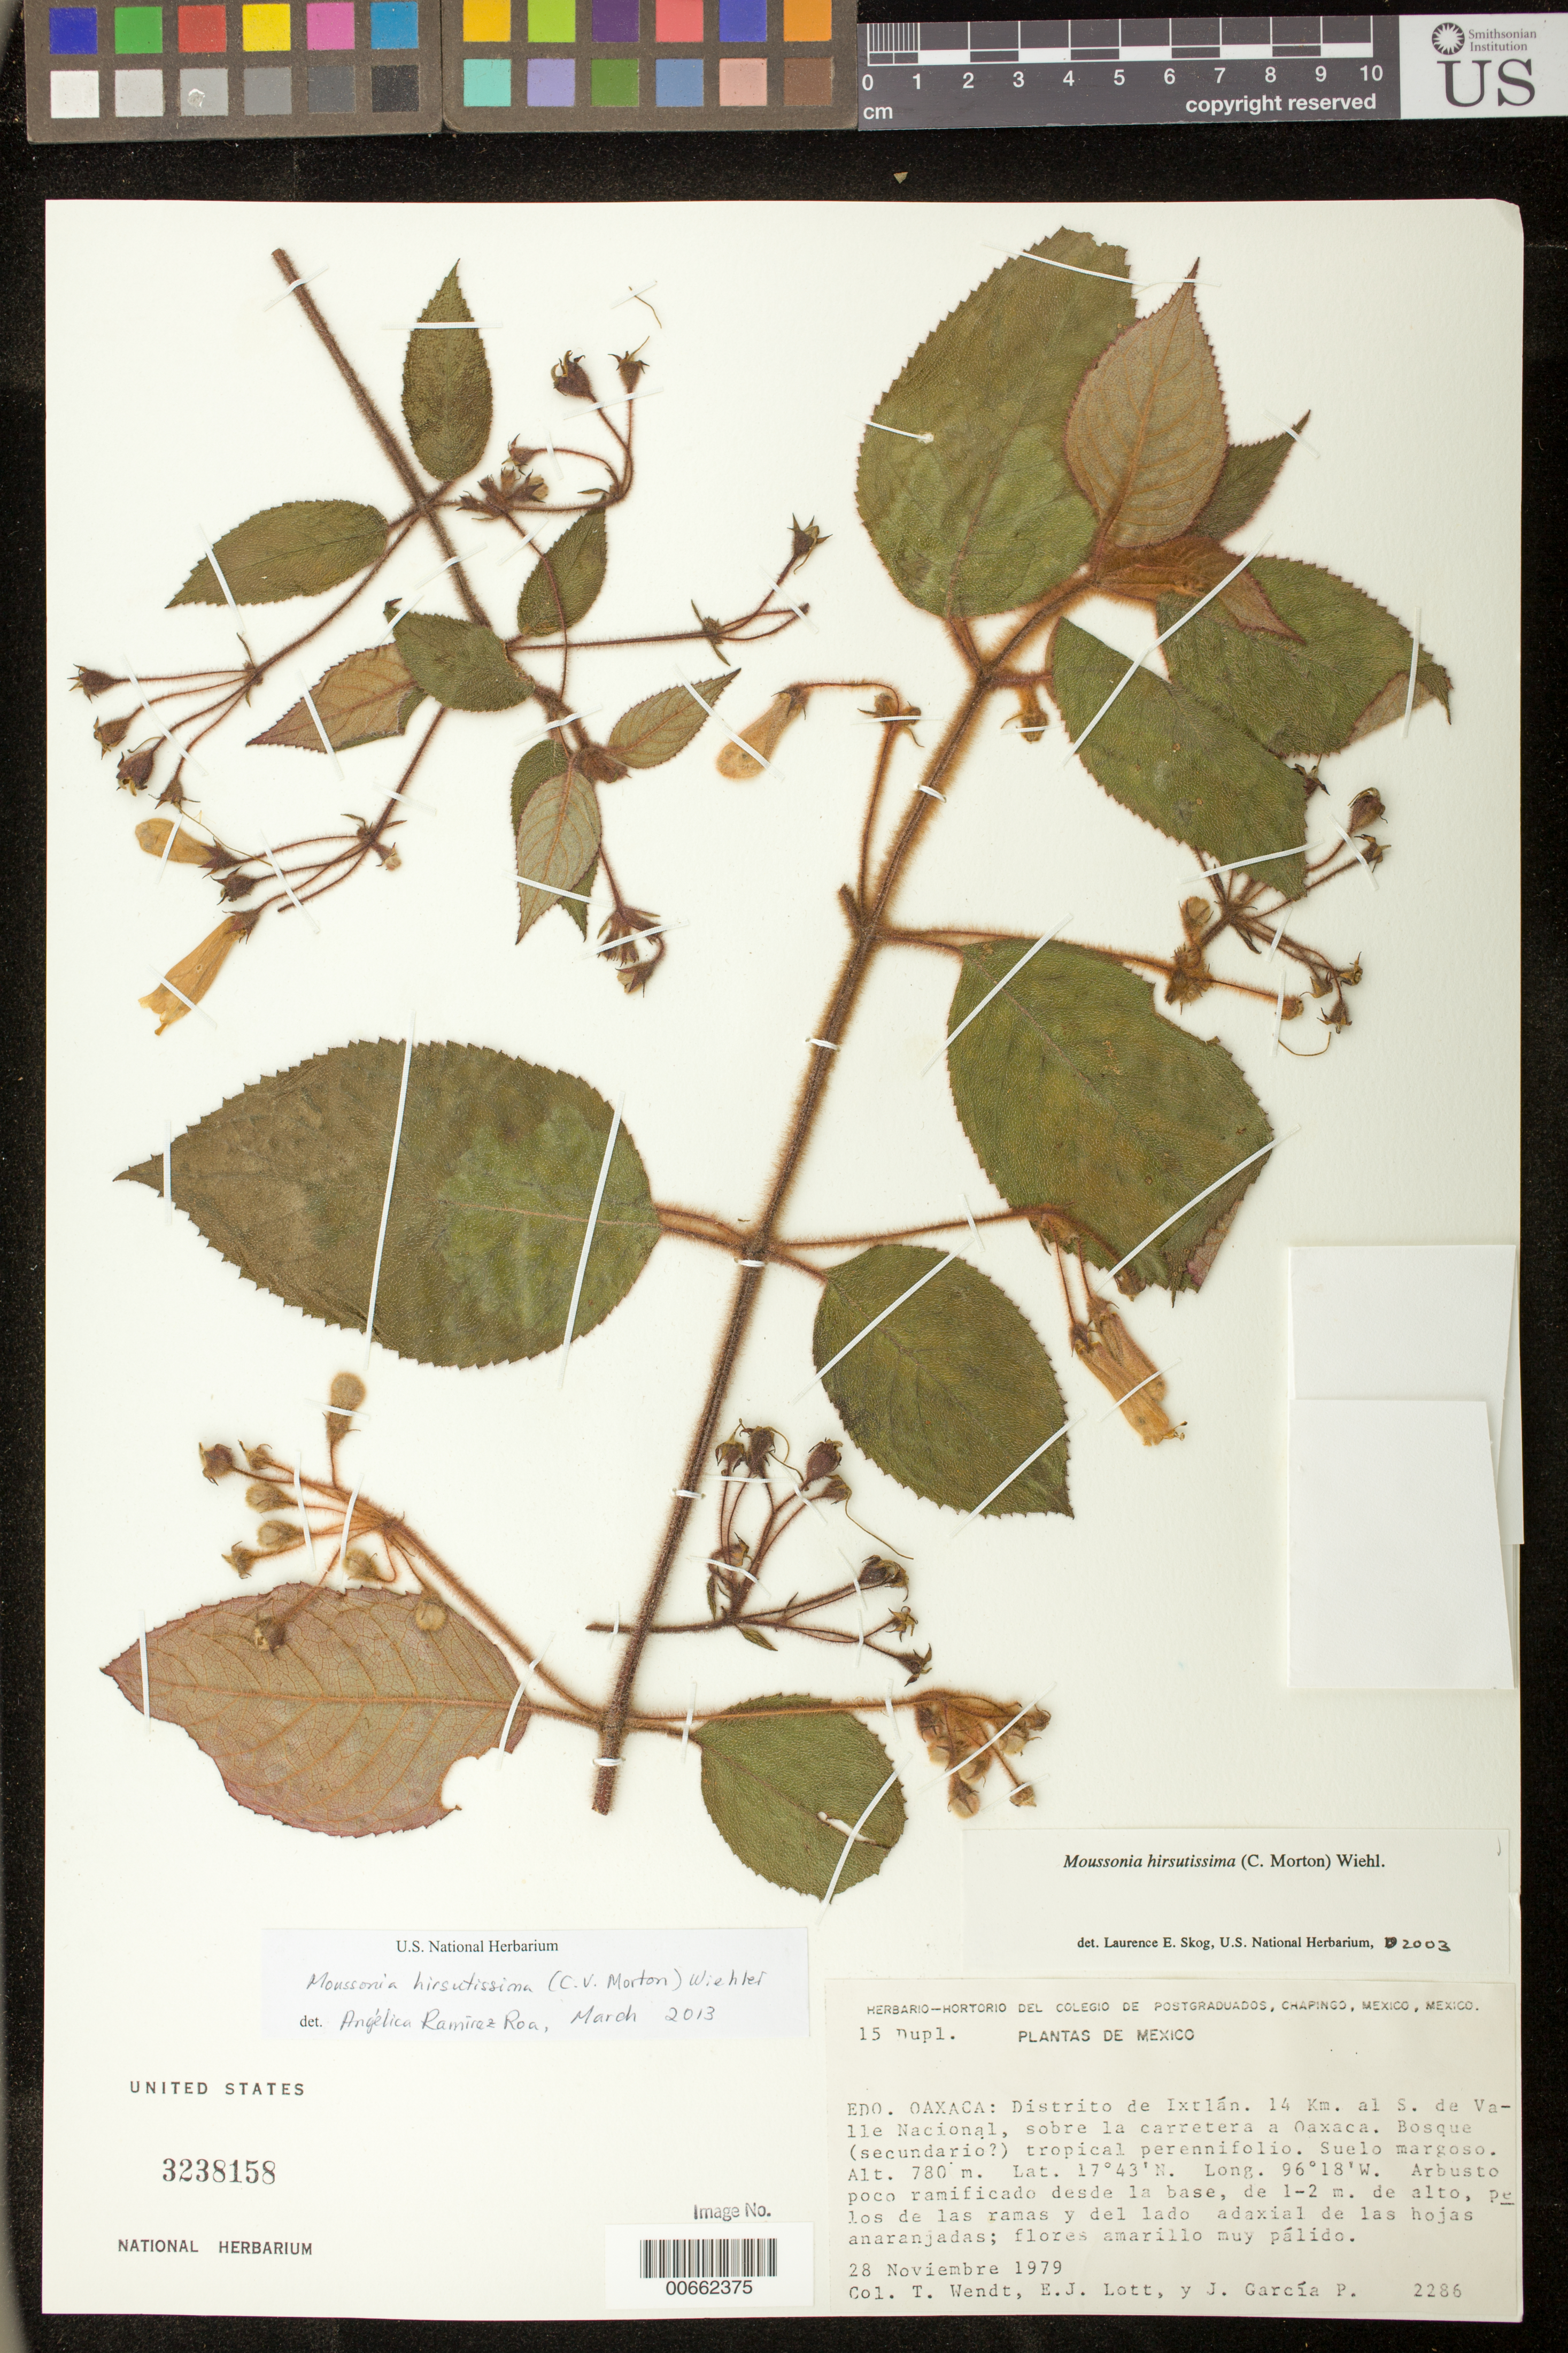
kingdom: Plantae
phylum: Tracheophyta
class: Magnoliopsida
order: Lamiales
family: Gesneriaceae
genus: Moussonia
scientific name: Moussonia hirsutissima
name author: (C.V. Morton) Wiehler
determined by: Ramírez-Roa, A.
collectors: T. L. Wendt, E. Lott & J. García-P.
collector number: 2286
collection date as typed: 28 Nov 1979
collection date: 1979-11-28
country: Mexico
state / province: Oaxaca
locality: Distrito de Ixtlán; 14 km al S de Valle Nacional, sobre la carretera a Oaxaca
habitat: Bosque (secundario?) tropical perennifolio, suelo margoso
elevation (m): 780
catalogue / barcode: US 3238158